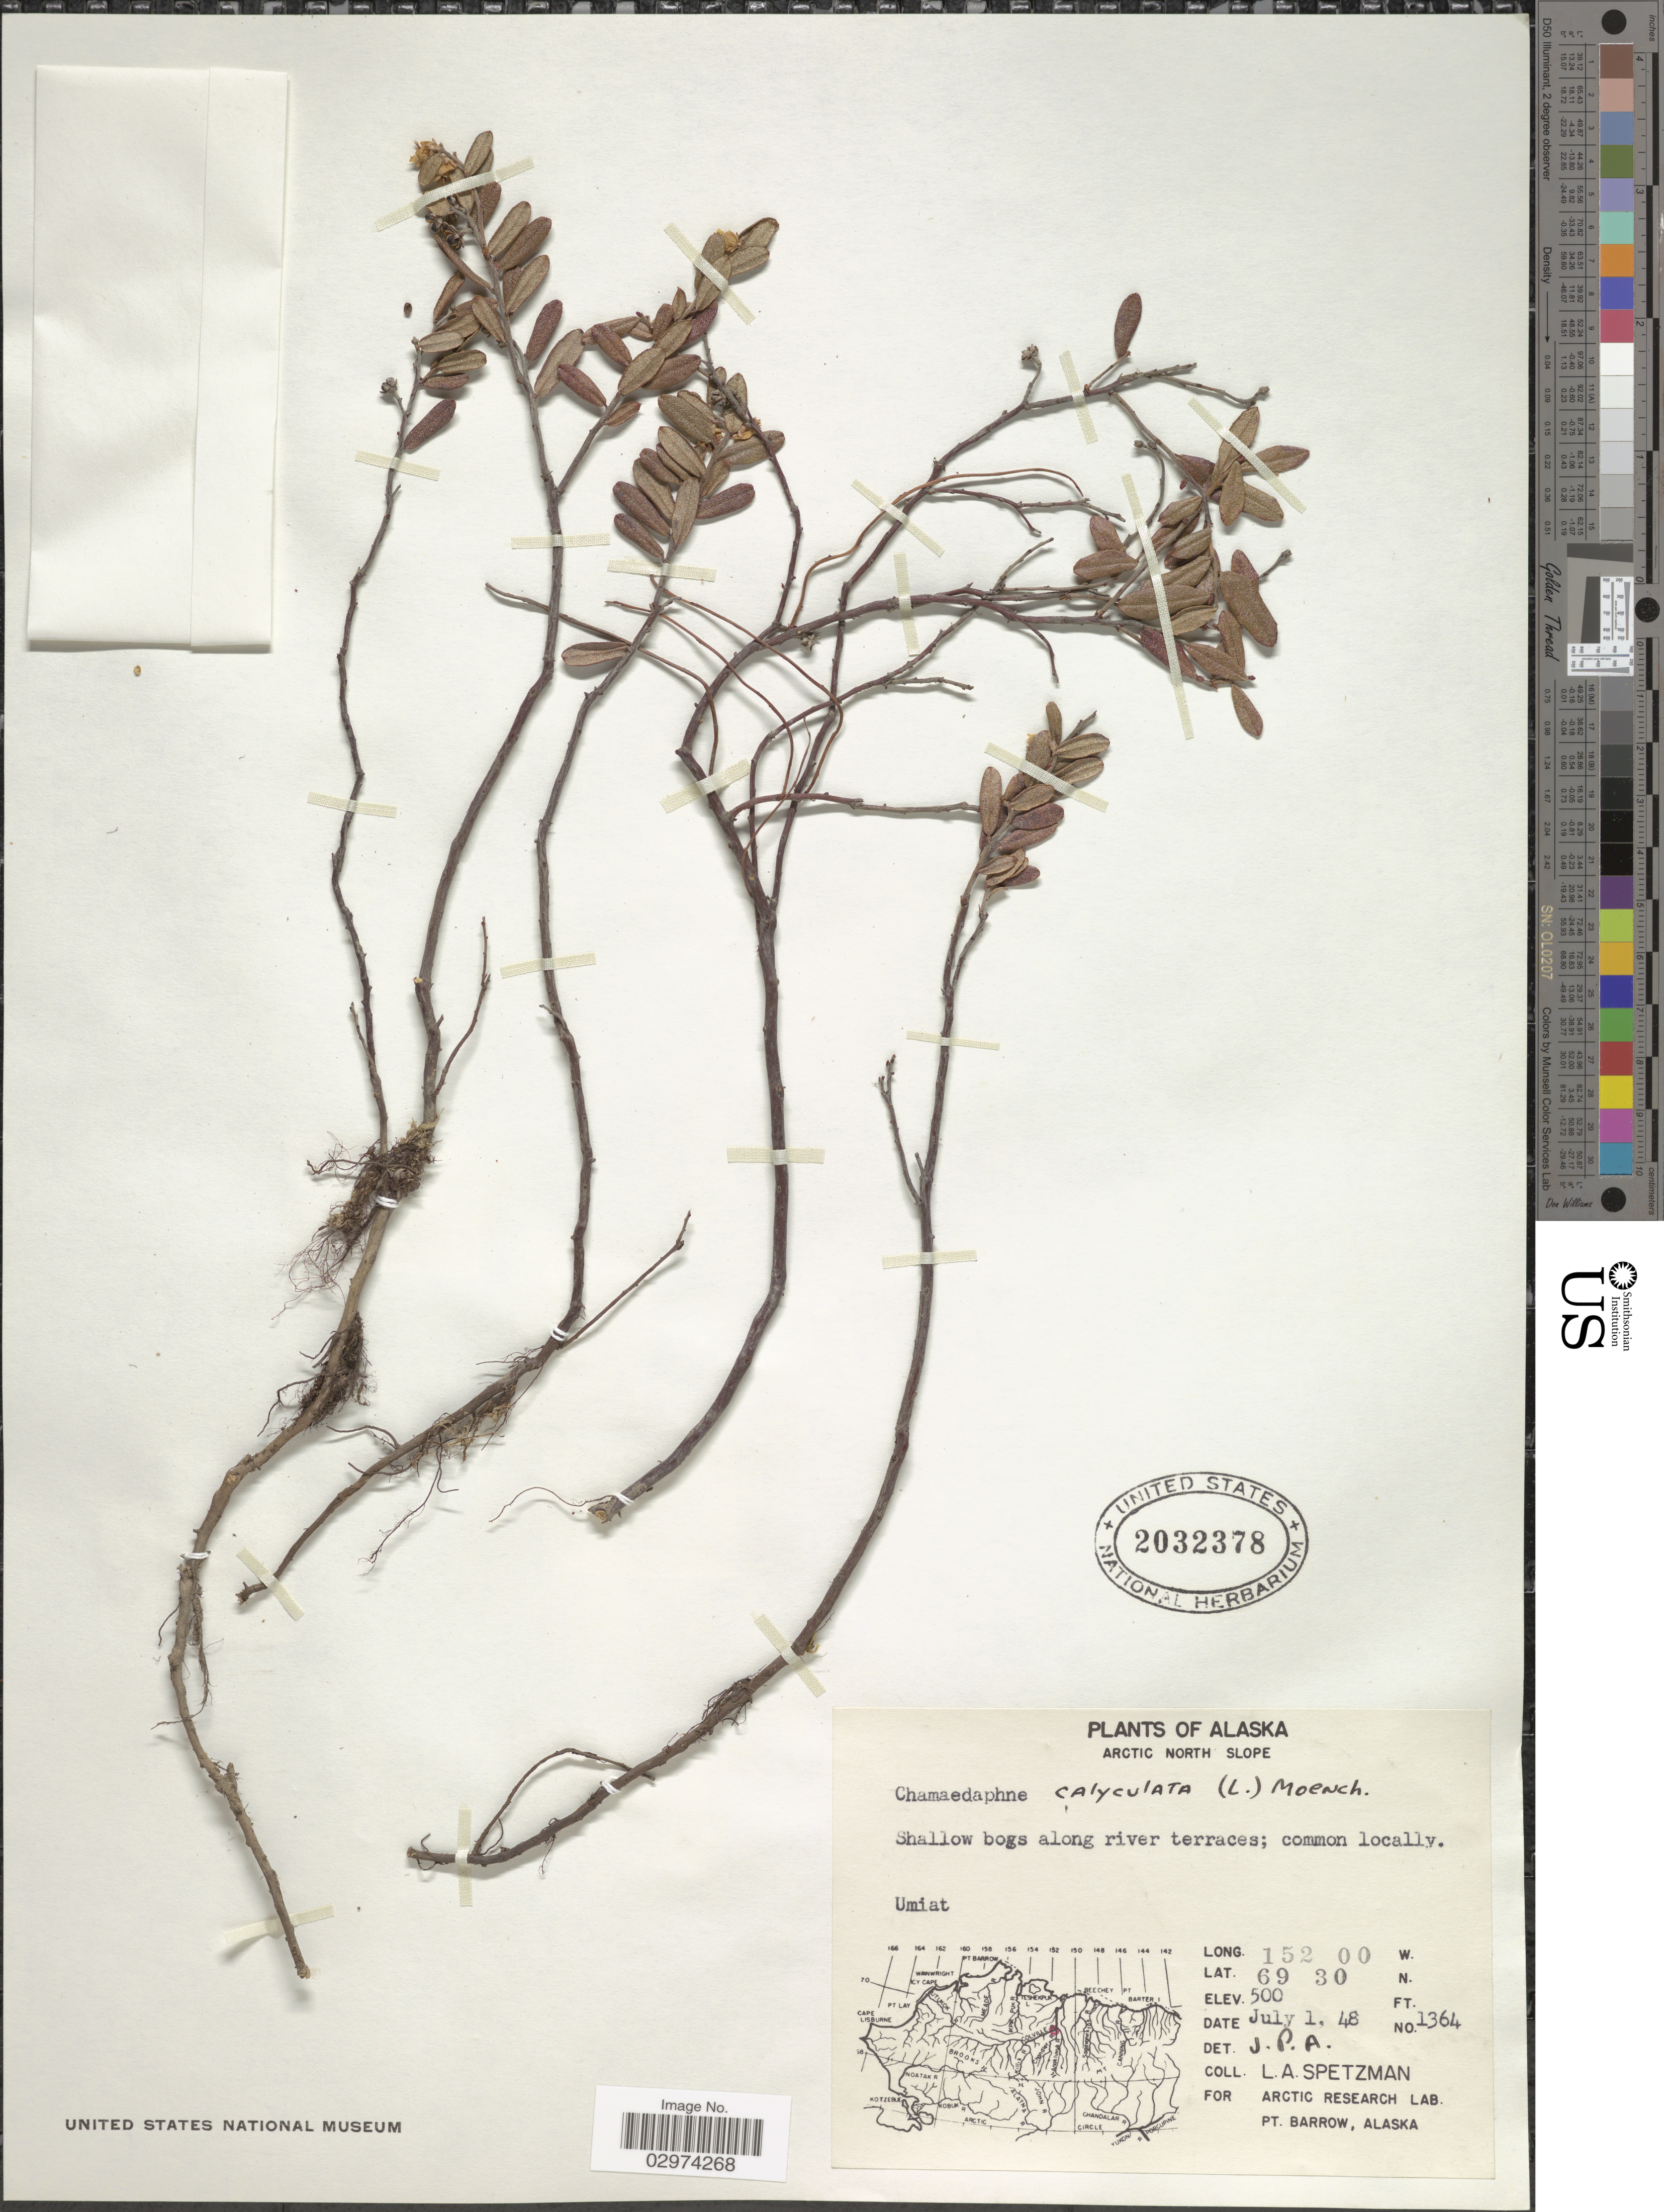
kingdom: Plantae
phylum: Tracheophyta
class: Magnoliopsida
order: Ericales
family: Ericaceae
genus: Chamaedaphne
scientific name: Chamaedaphne calyculata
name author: (L.) Moench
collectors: L. Spetzman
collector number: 1364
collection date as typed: Transcribed d/m/y: 1/7/48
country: United States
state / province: Alaska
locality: Arctic North Slope. Umiat.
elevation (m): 152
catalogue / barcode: US 2023378